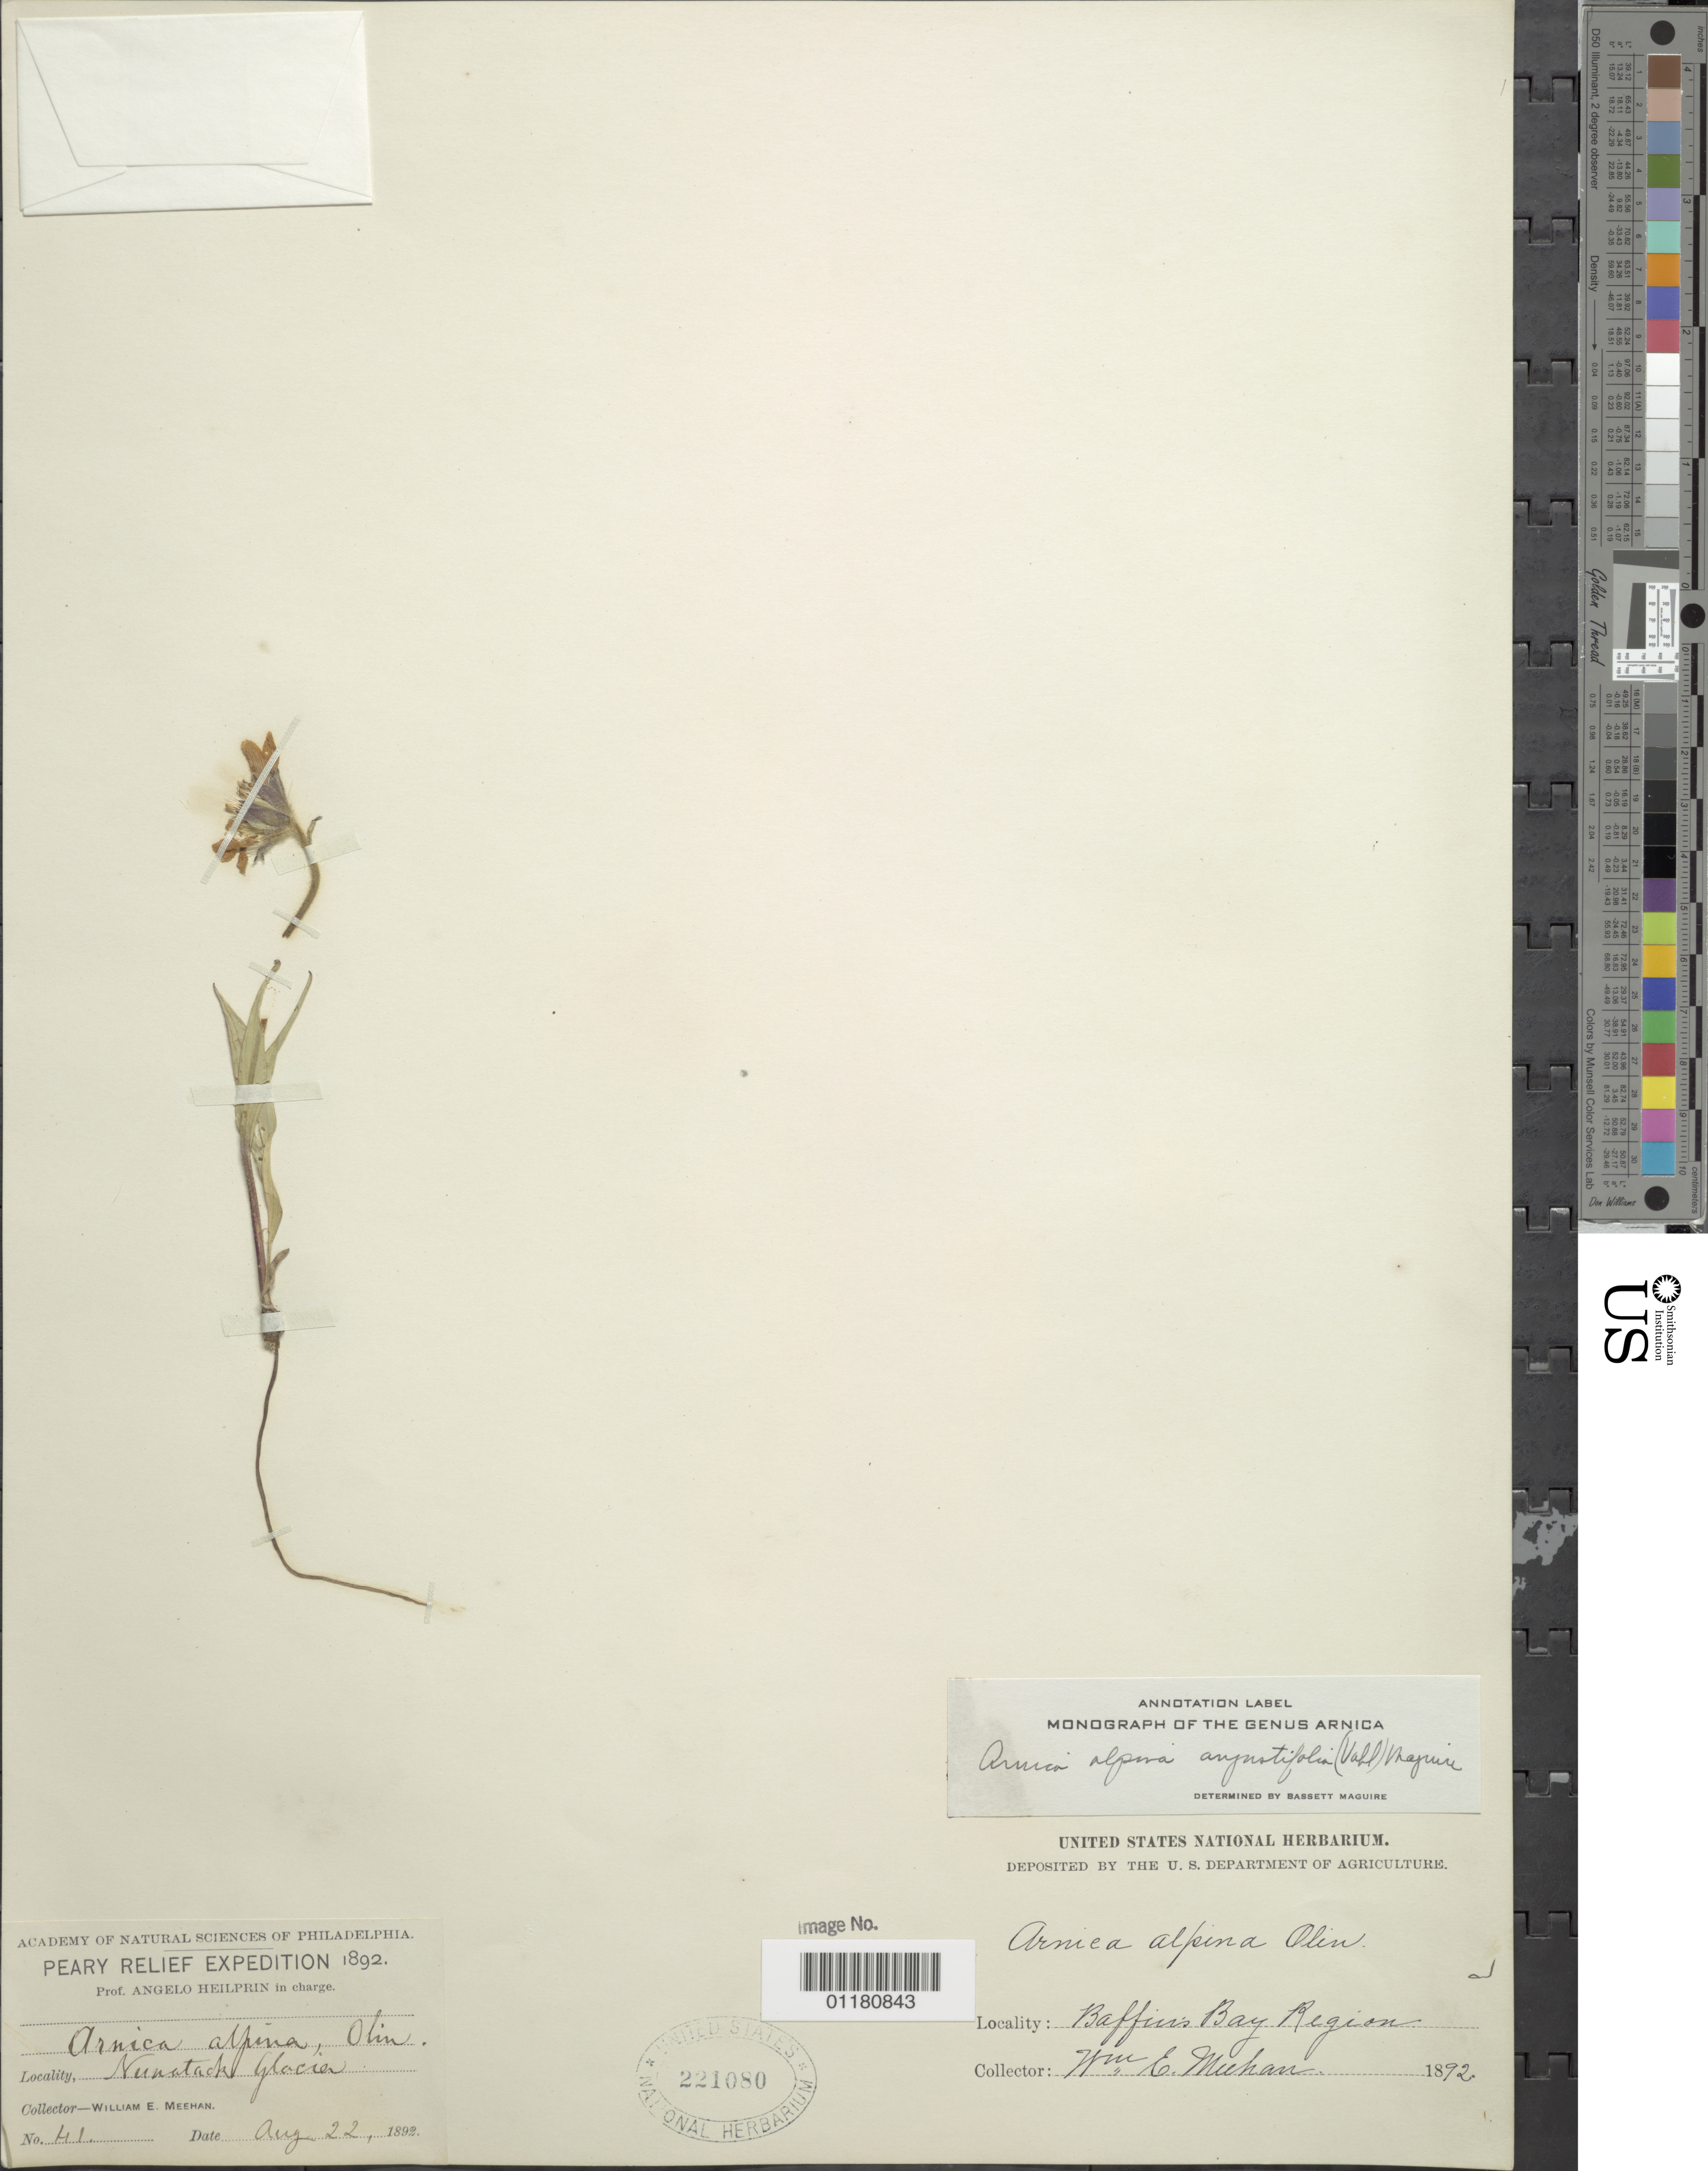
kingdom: Plantae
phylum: Tracheophyta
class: Magnoliopsida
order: Asterales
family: Asteraceae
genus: Arnica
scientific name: Arnica alpina var. angustifolia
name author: (Vahl) Maguire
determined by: Maguire, Bassett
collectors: W. Meehan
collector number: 41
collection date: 1892-08-22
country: Greenland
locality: Baffin Bay Region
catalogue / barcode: US 221080